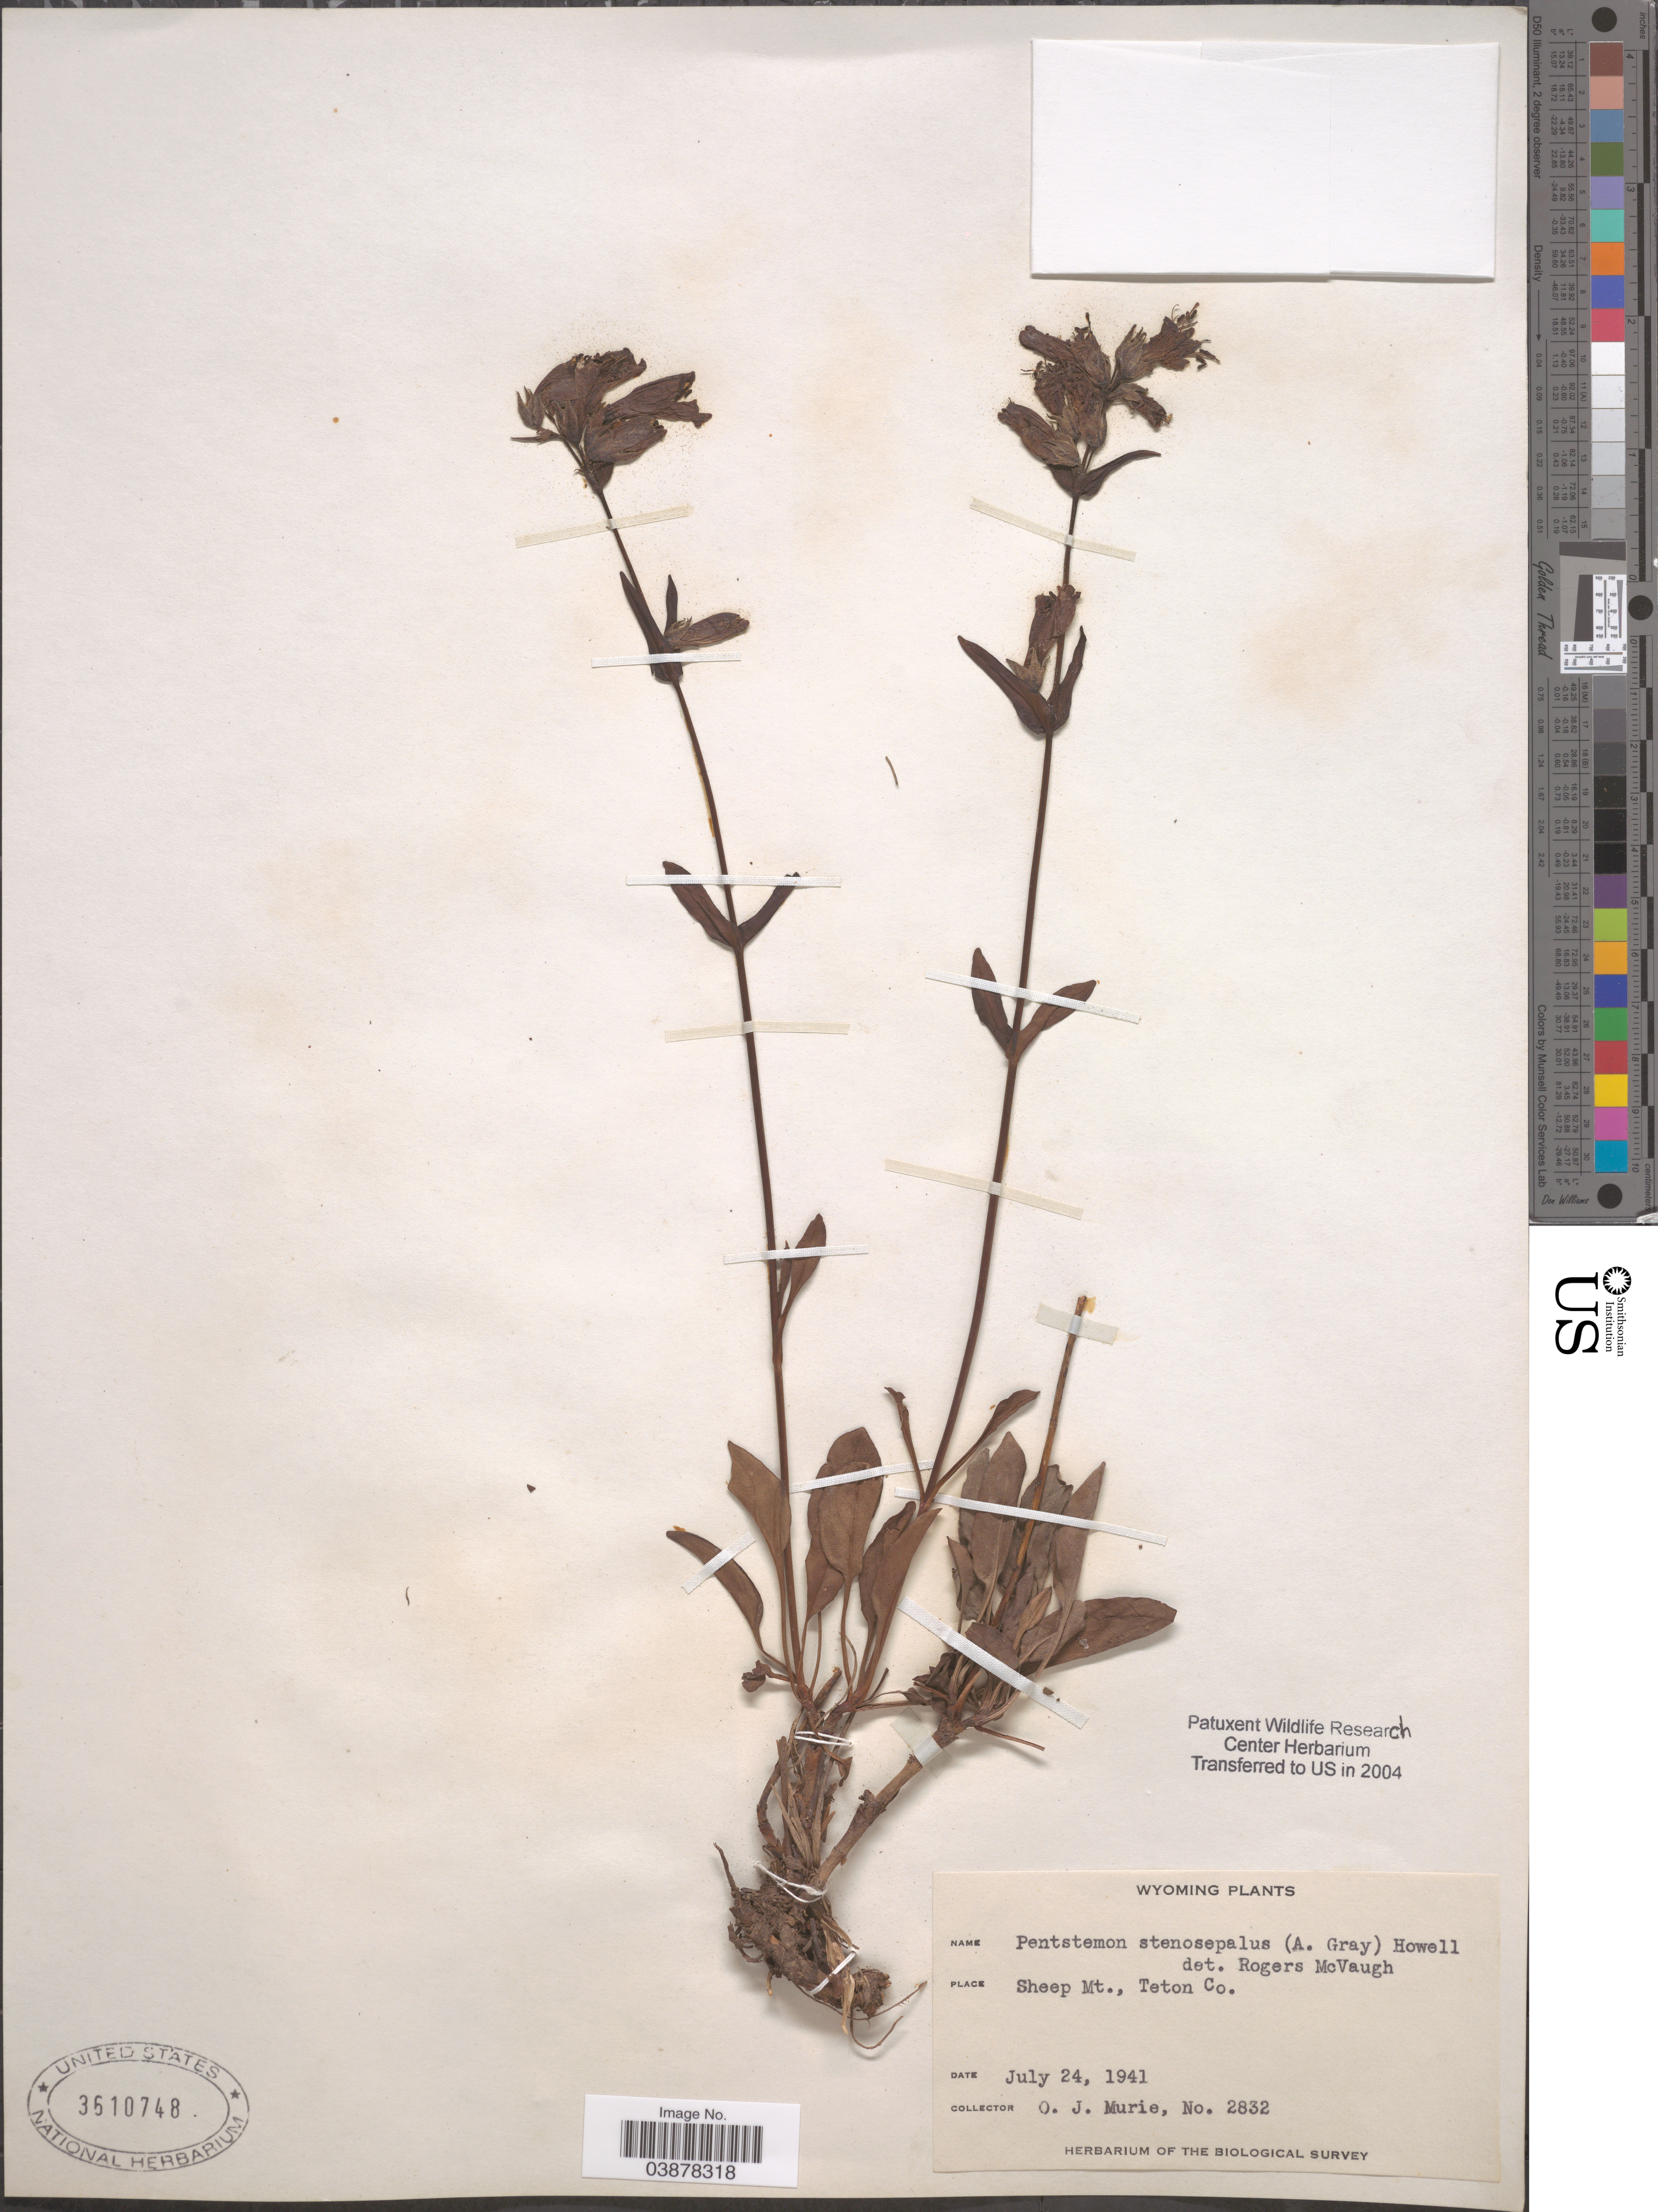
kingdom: Plantae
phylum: Tracheophyta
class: Magnoliopsida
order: Lamiales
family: Plantaginaceae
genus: Penstemon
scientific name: Penstemon stenosepalus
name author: (A. Gray) Howell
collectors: O. Murie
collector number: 2832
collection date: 1941-07-24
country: United States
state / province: Wyoming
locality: Sheep Mt., Teton Co.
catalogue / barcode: US 3610748